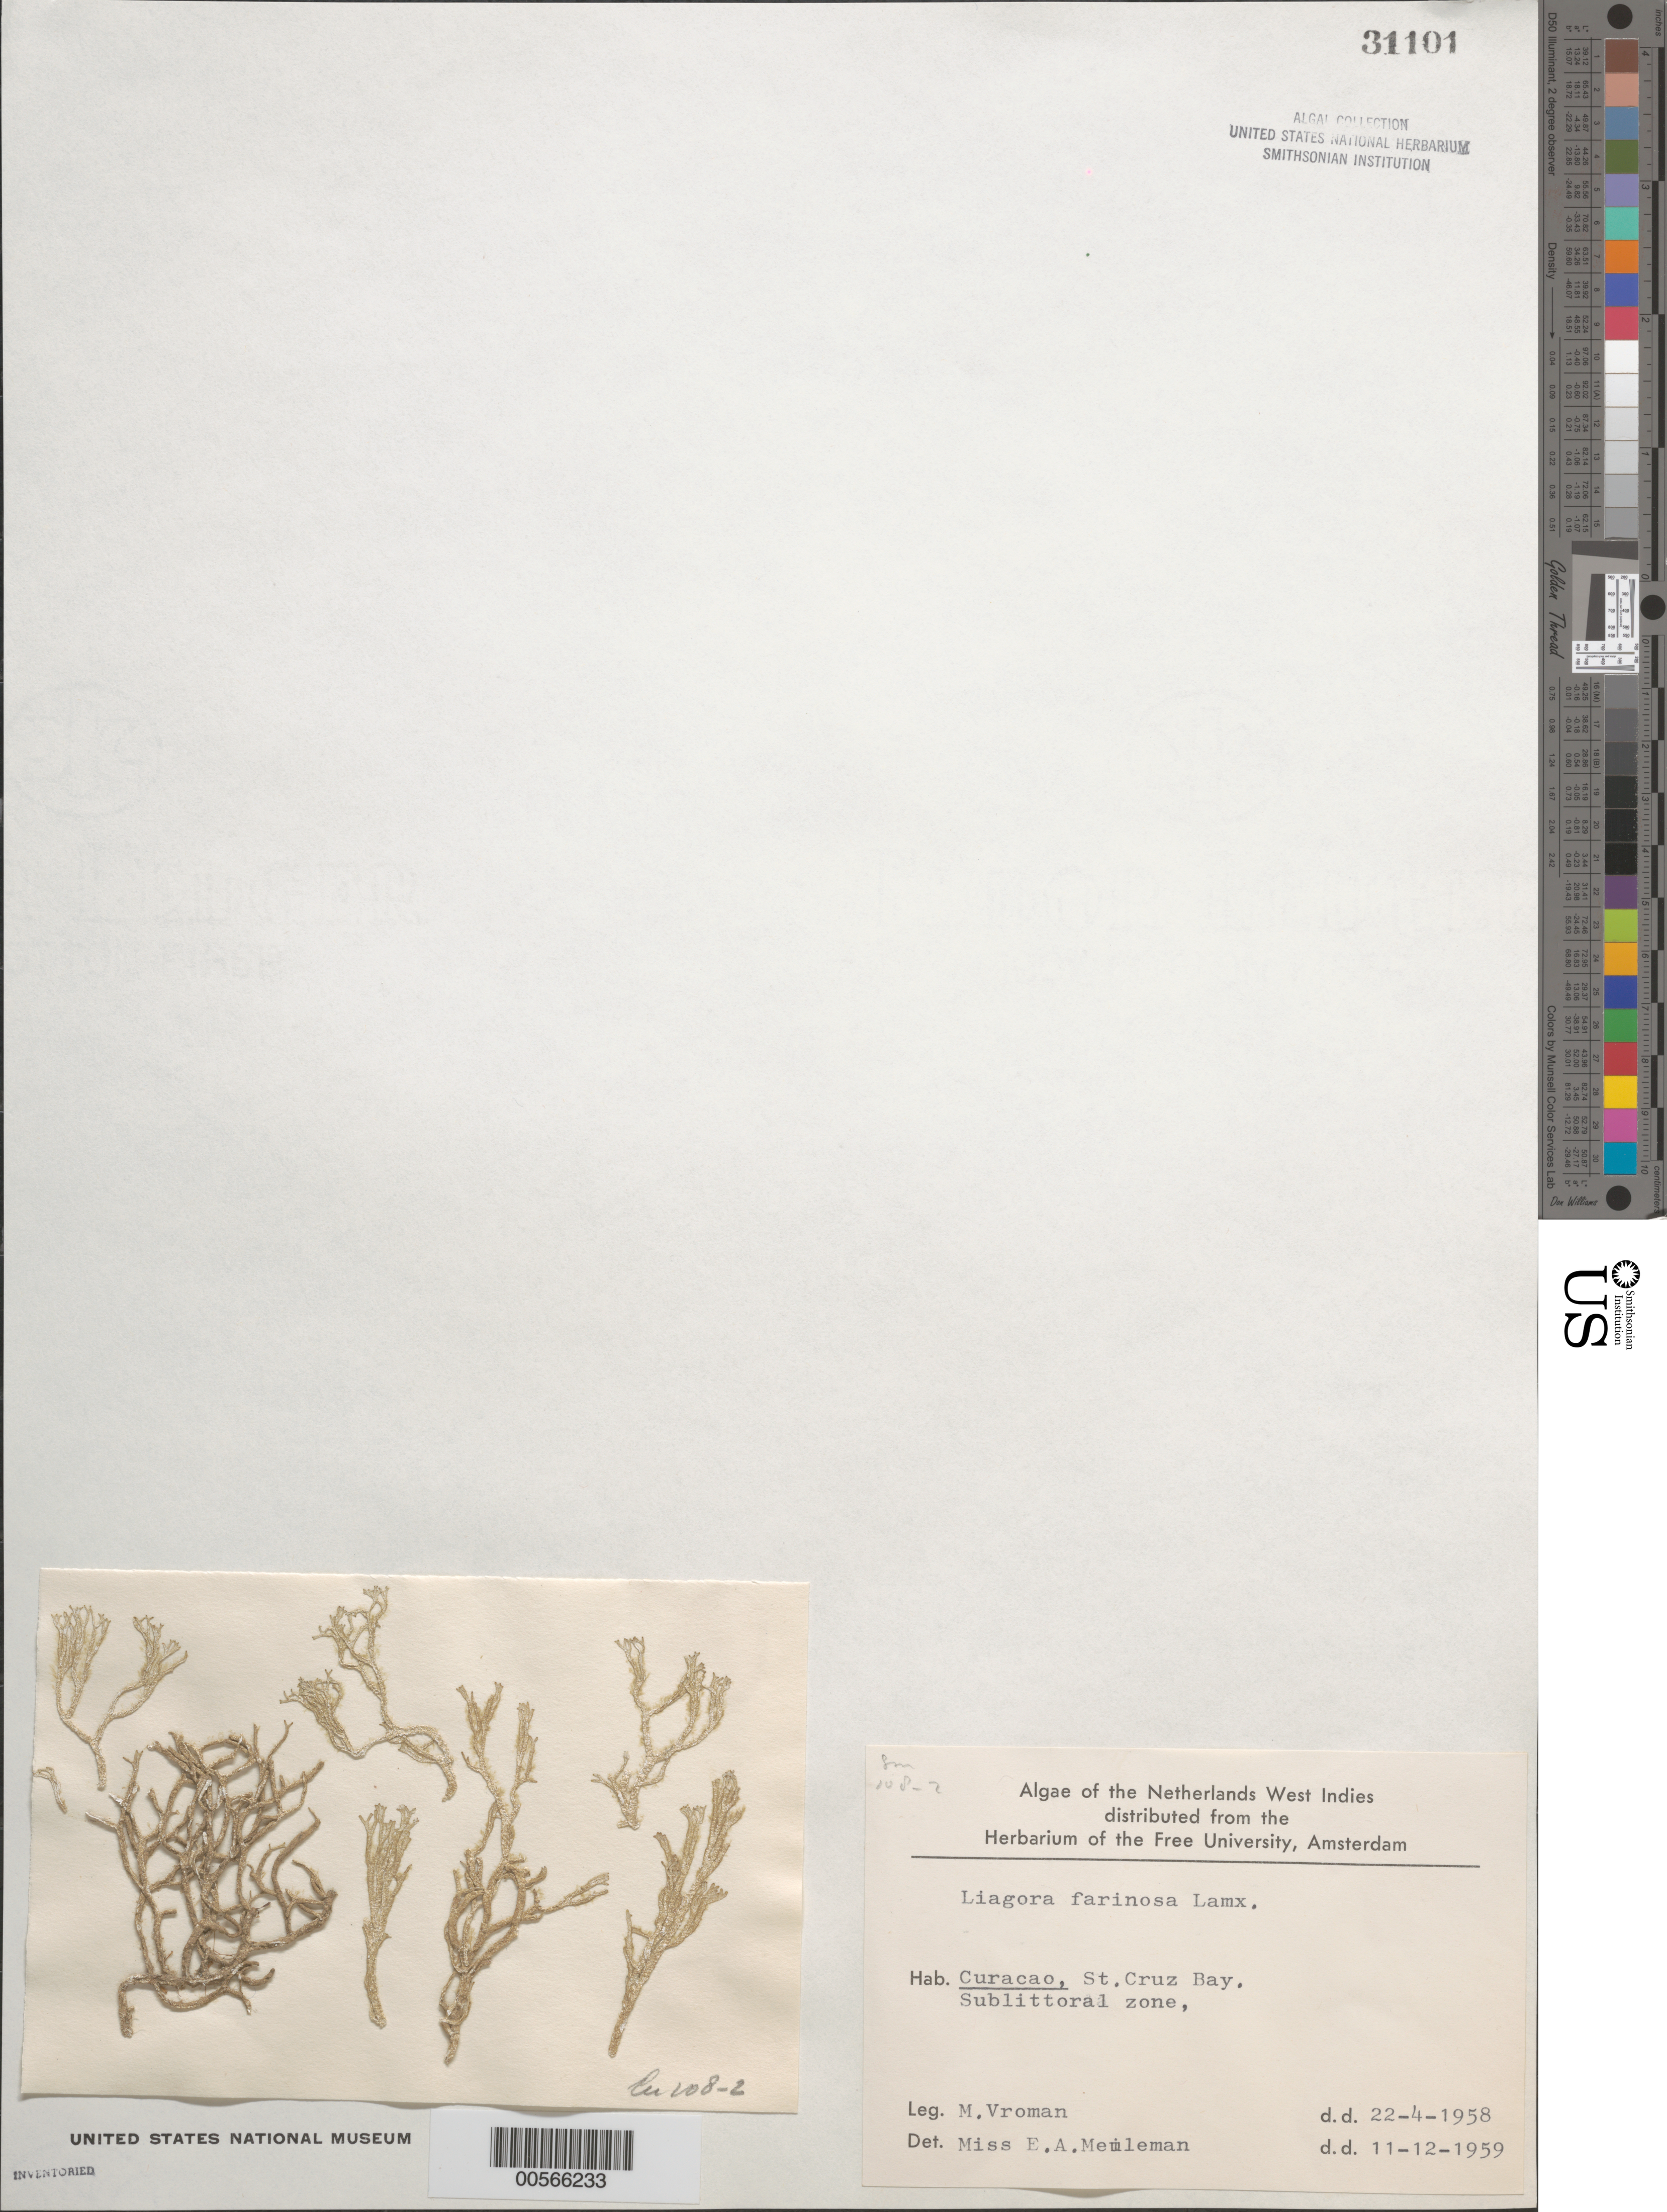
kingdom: Plantae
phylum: Rhodophyta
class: Florideophyceae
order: Nemaliales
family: Liagoraceae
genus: Liagora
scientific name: Liagora farinosa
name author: J.V.Lamouroux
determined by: Meuleman, E. A.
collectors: M. Vroman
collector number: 108-2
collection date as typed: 22 Apr 1958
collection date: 1958-04-22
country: Curaçao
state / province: ABC Islands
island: Curaçao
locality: St. Cruz Bay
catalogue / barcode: US 31101